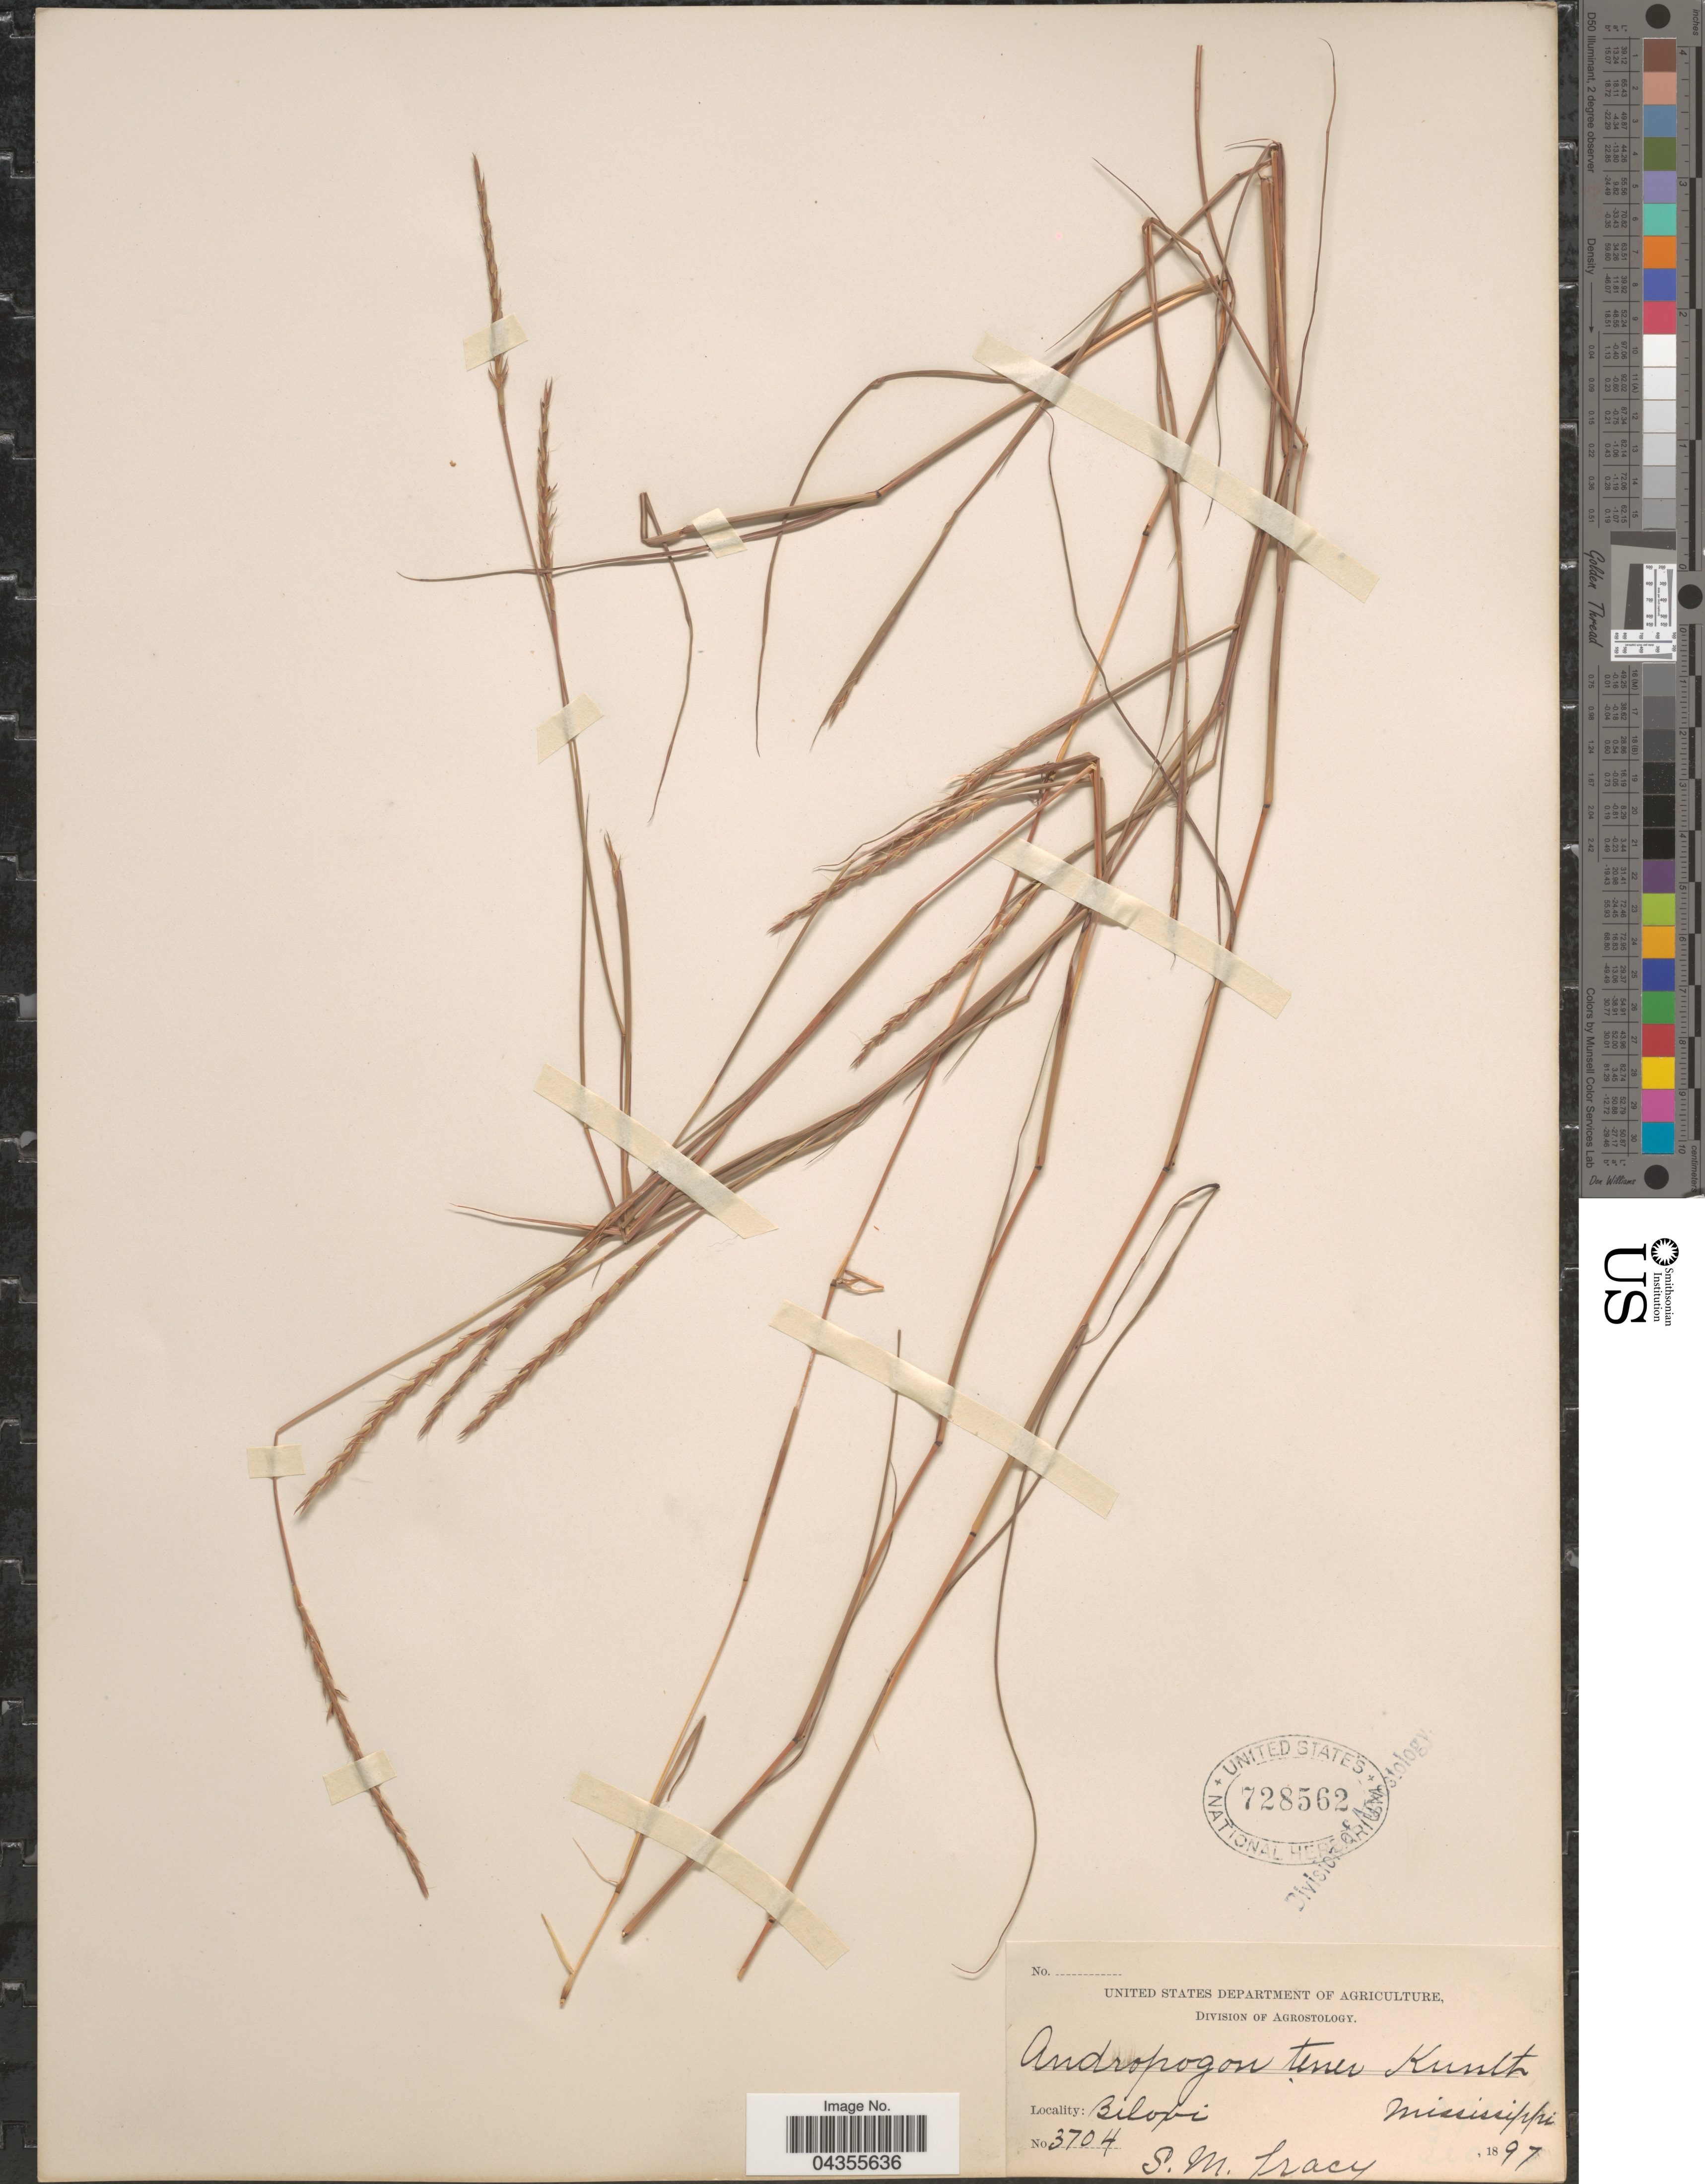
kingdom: Plantae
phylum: Tracheophyta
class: Liliopsida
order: Poales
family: Poaceae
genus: Schizachyrium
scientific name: Schizachyrium tenerum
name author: Nees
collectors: S. M. Tracy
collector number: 3704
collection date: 1897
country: United States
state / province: Mississippi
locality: Biloxi.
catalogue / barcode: US 728562